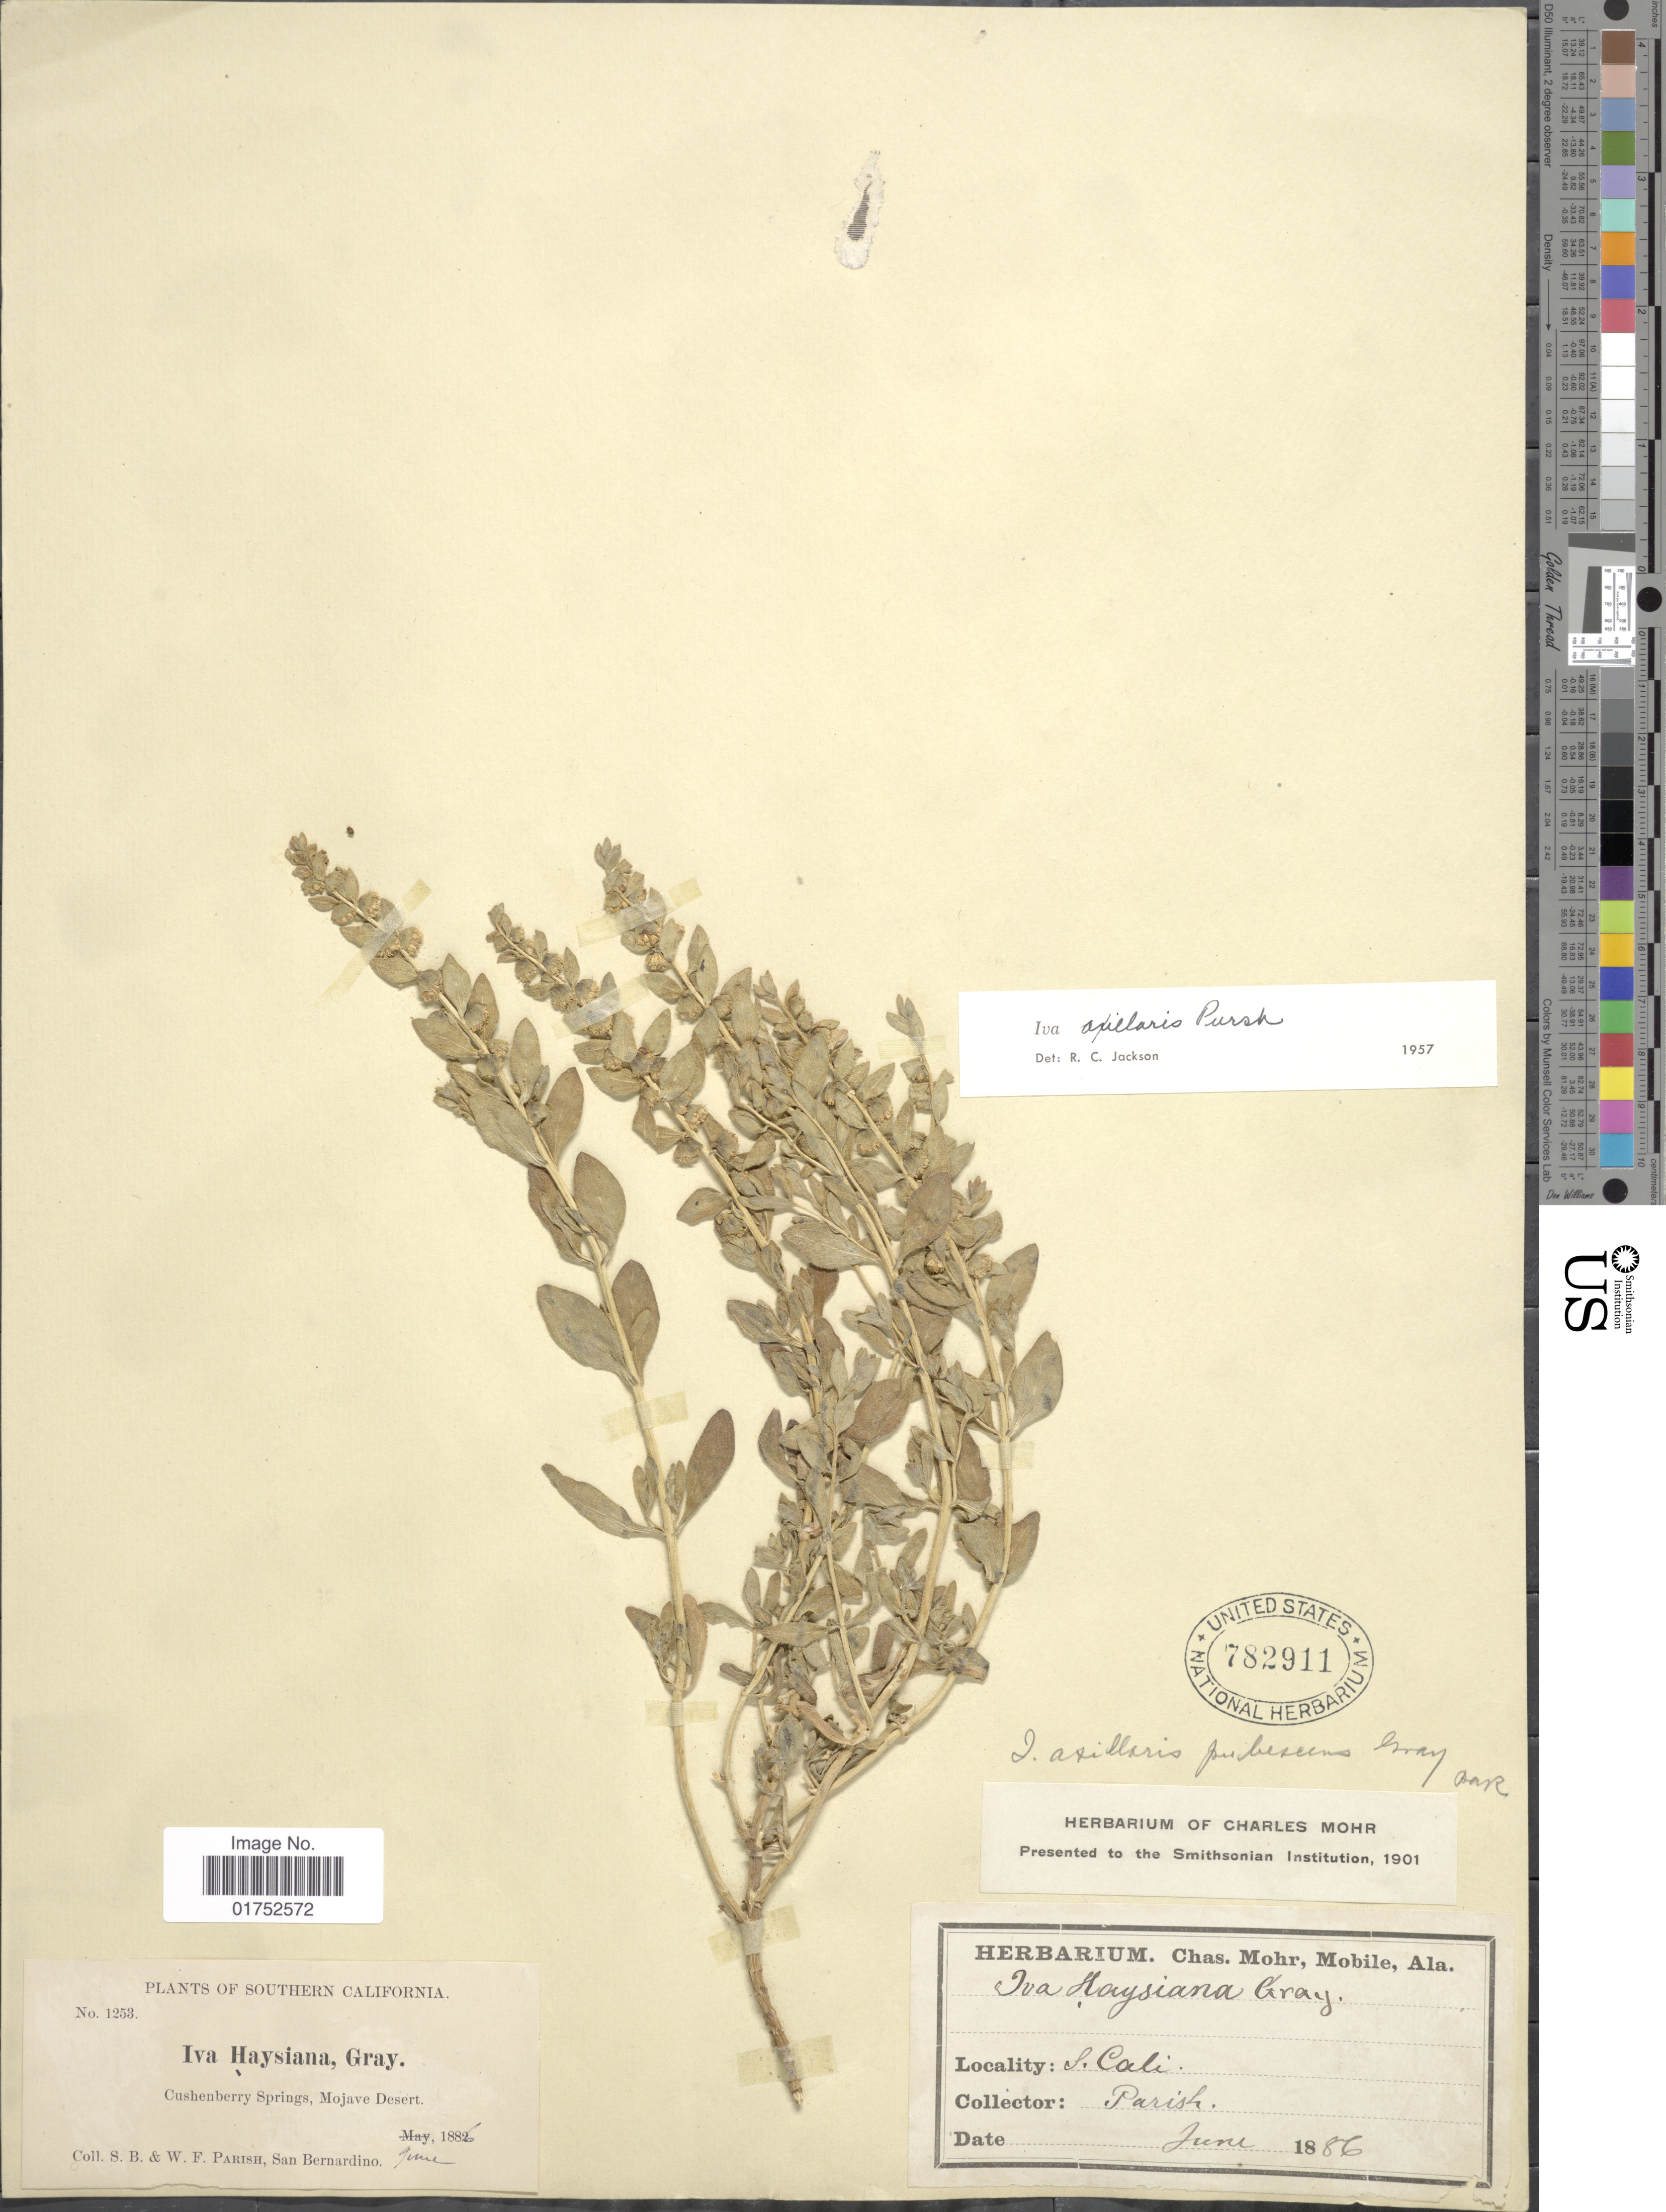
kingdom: Plantae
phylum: Tracheophyta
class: Magnoliopsida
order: Asterales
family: Asteraceae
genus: Iva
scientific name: Iva axillaris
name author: Pursh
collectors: S. B. Parish & W. F. Parish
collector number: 1253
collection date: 1886-06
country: United States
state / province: California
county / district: San Bernardino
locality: Southern California, Cushenberry Springs, Mojave Desert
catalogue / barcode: US 782911